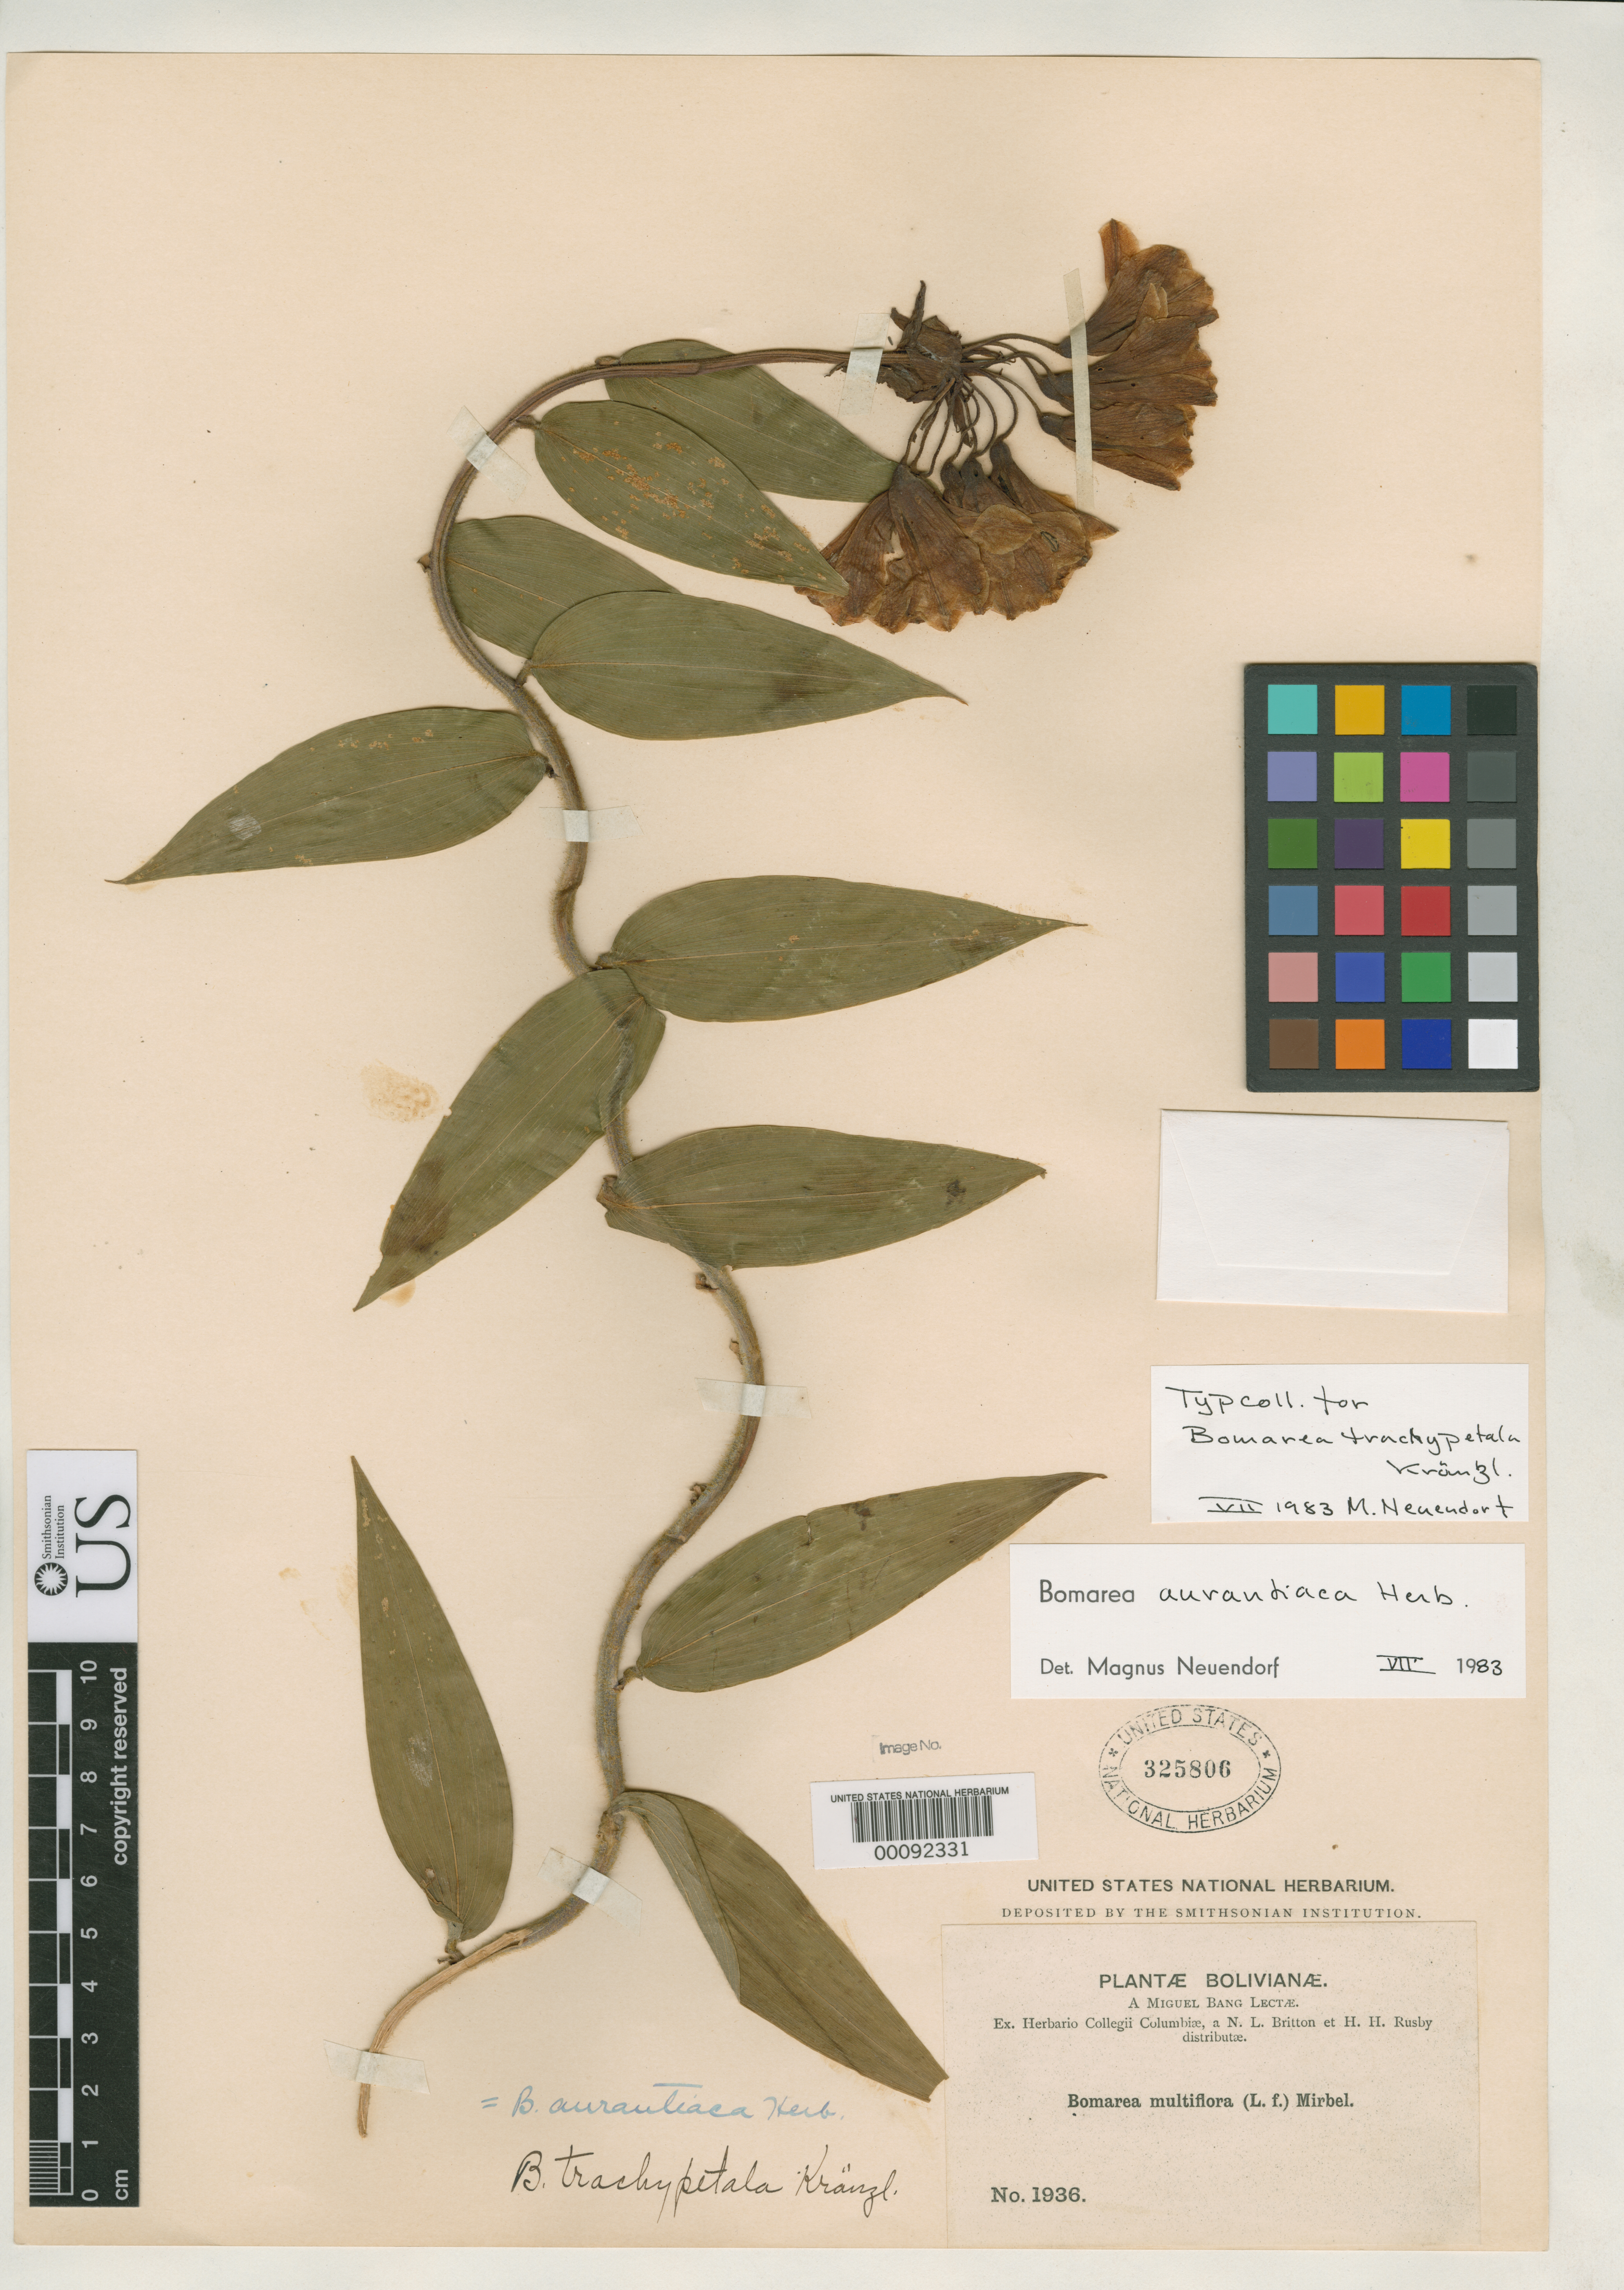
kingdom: Plantae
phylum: Tracheophyta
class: Liliopsida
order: Liliales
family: Alstroemeriaceae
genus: Bomarea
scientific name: Bomarea trachypetala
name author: Kraenzl.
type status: Isotype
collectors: M. Bang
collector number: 1936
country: Bolivia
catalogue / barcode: US 325806